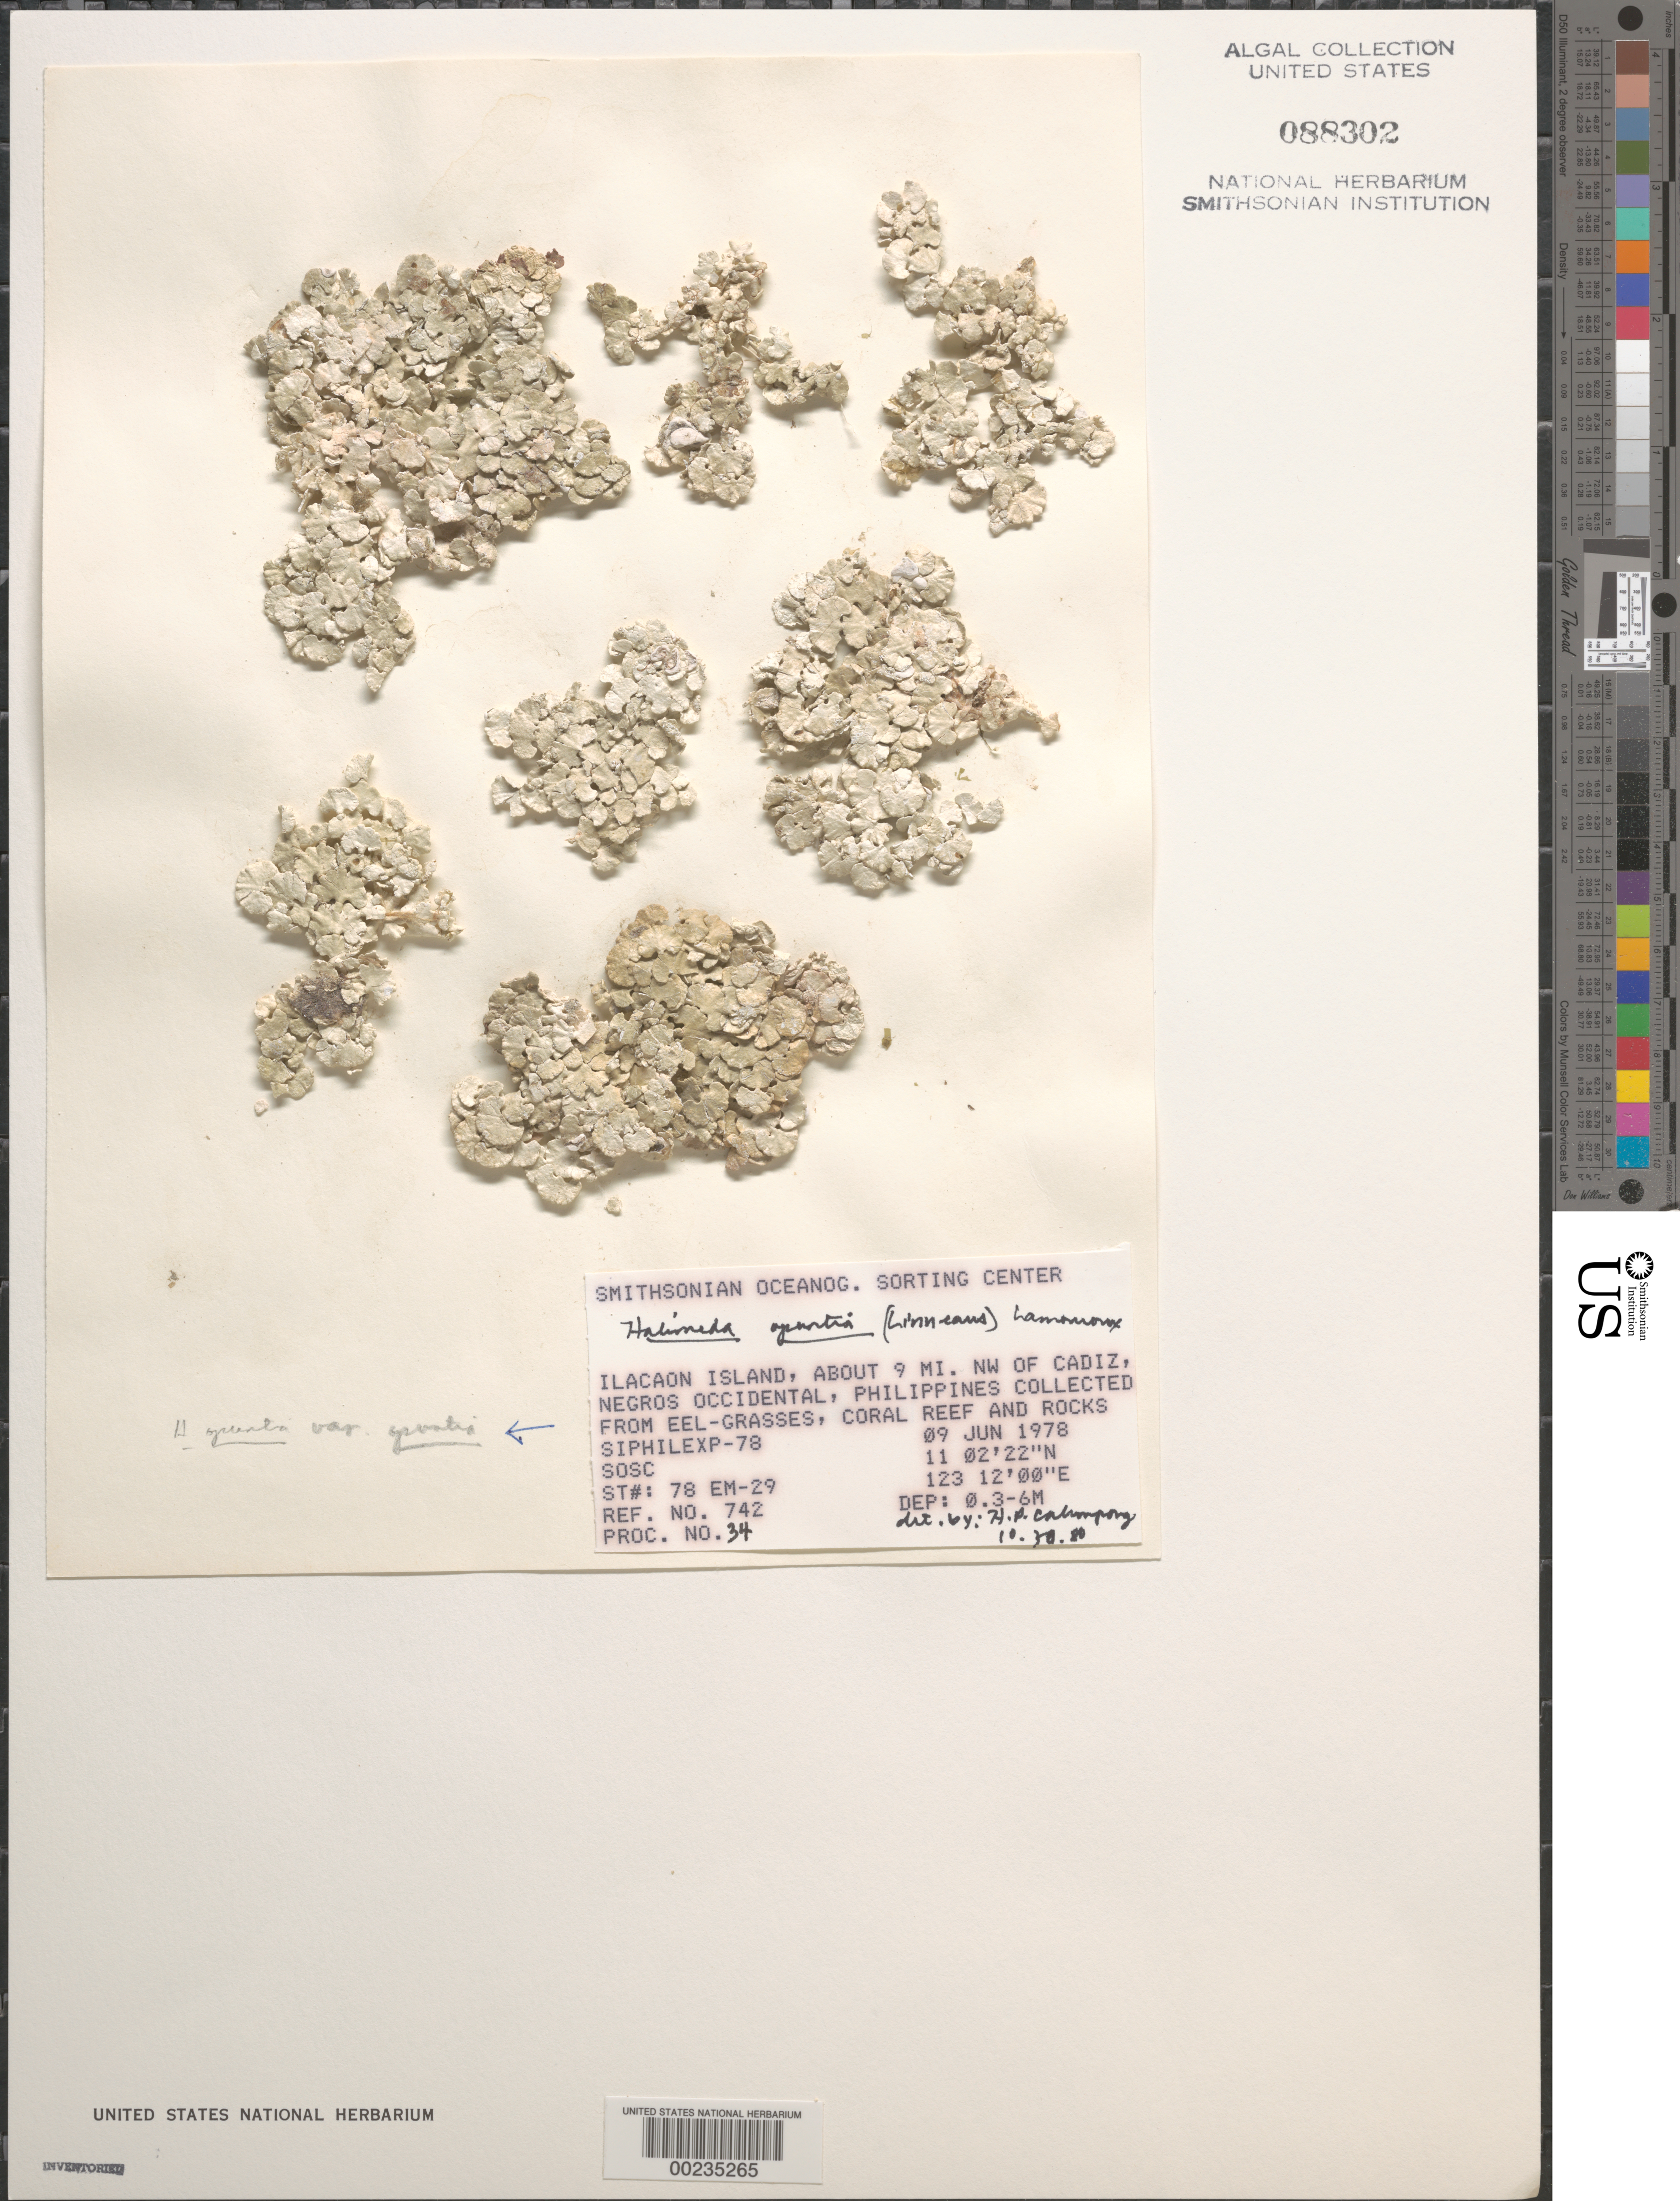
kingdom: Plantae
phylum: Chlorophyta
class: Ulvophyceae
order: Bryopsidales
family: Halimedaceae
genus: Halimeda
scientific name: Halimeda opuntia var. opuntia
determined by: Calumpong, H. P.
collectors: SOSC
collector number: Station 78 Em-29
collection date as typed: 09 Jun 1978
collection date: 1978-06-09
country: Philippines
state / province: Western Visayas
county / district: Negros Occidental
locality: Ilacaon island, northwest of cadiz, negros occidental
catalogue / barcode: US 88302